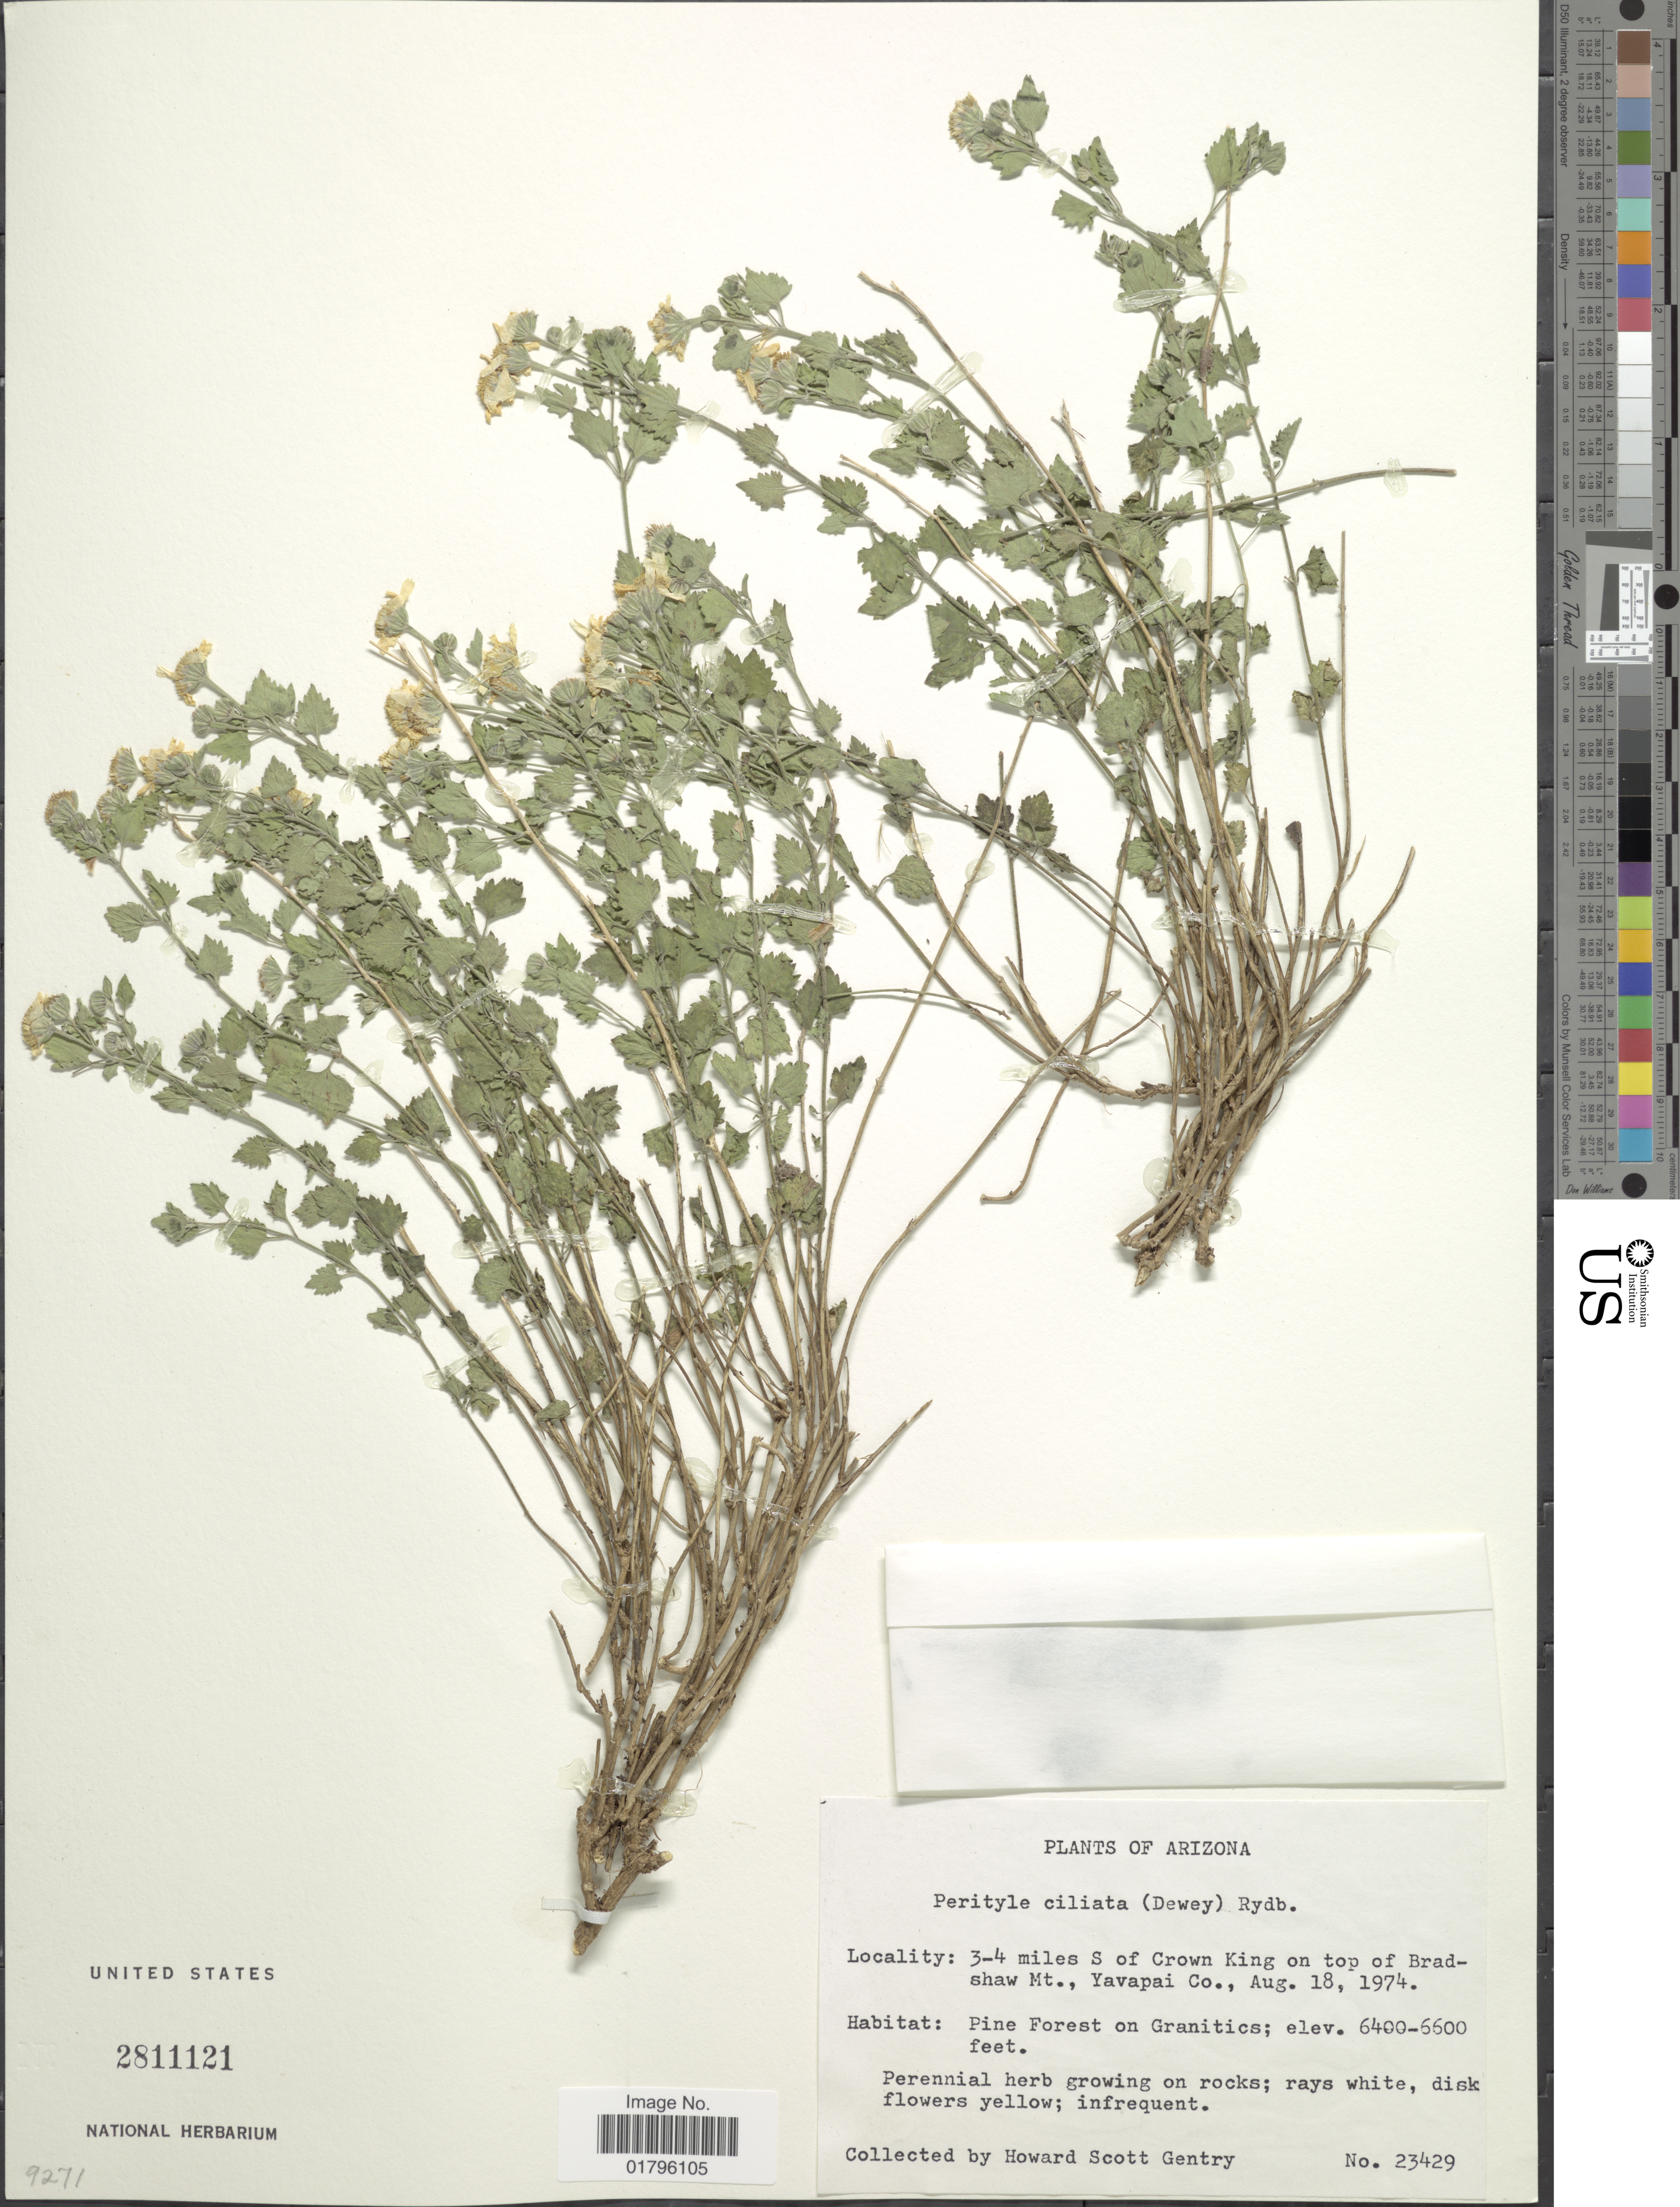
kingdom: Plantae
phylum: Tracheophyta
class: Magnoliopsida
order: Asterales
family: Asteraceae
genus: Perityle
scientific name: Perityle ciliata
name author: (L.H. Dewey) Rydb.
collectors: H. S. Gentry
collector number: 23429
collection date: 1974-08-18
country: United States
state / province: Arizona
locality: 3-4 miles S of Crown King on top of Bradshaw Mt., Yavapai Co.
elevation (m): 1951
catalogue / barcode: US 2811121